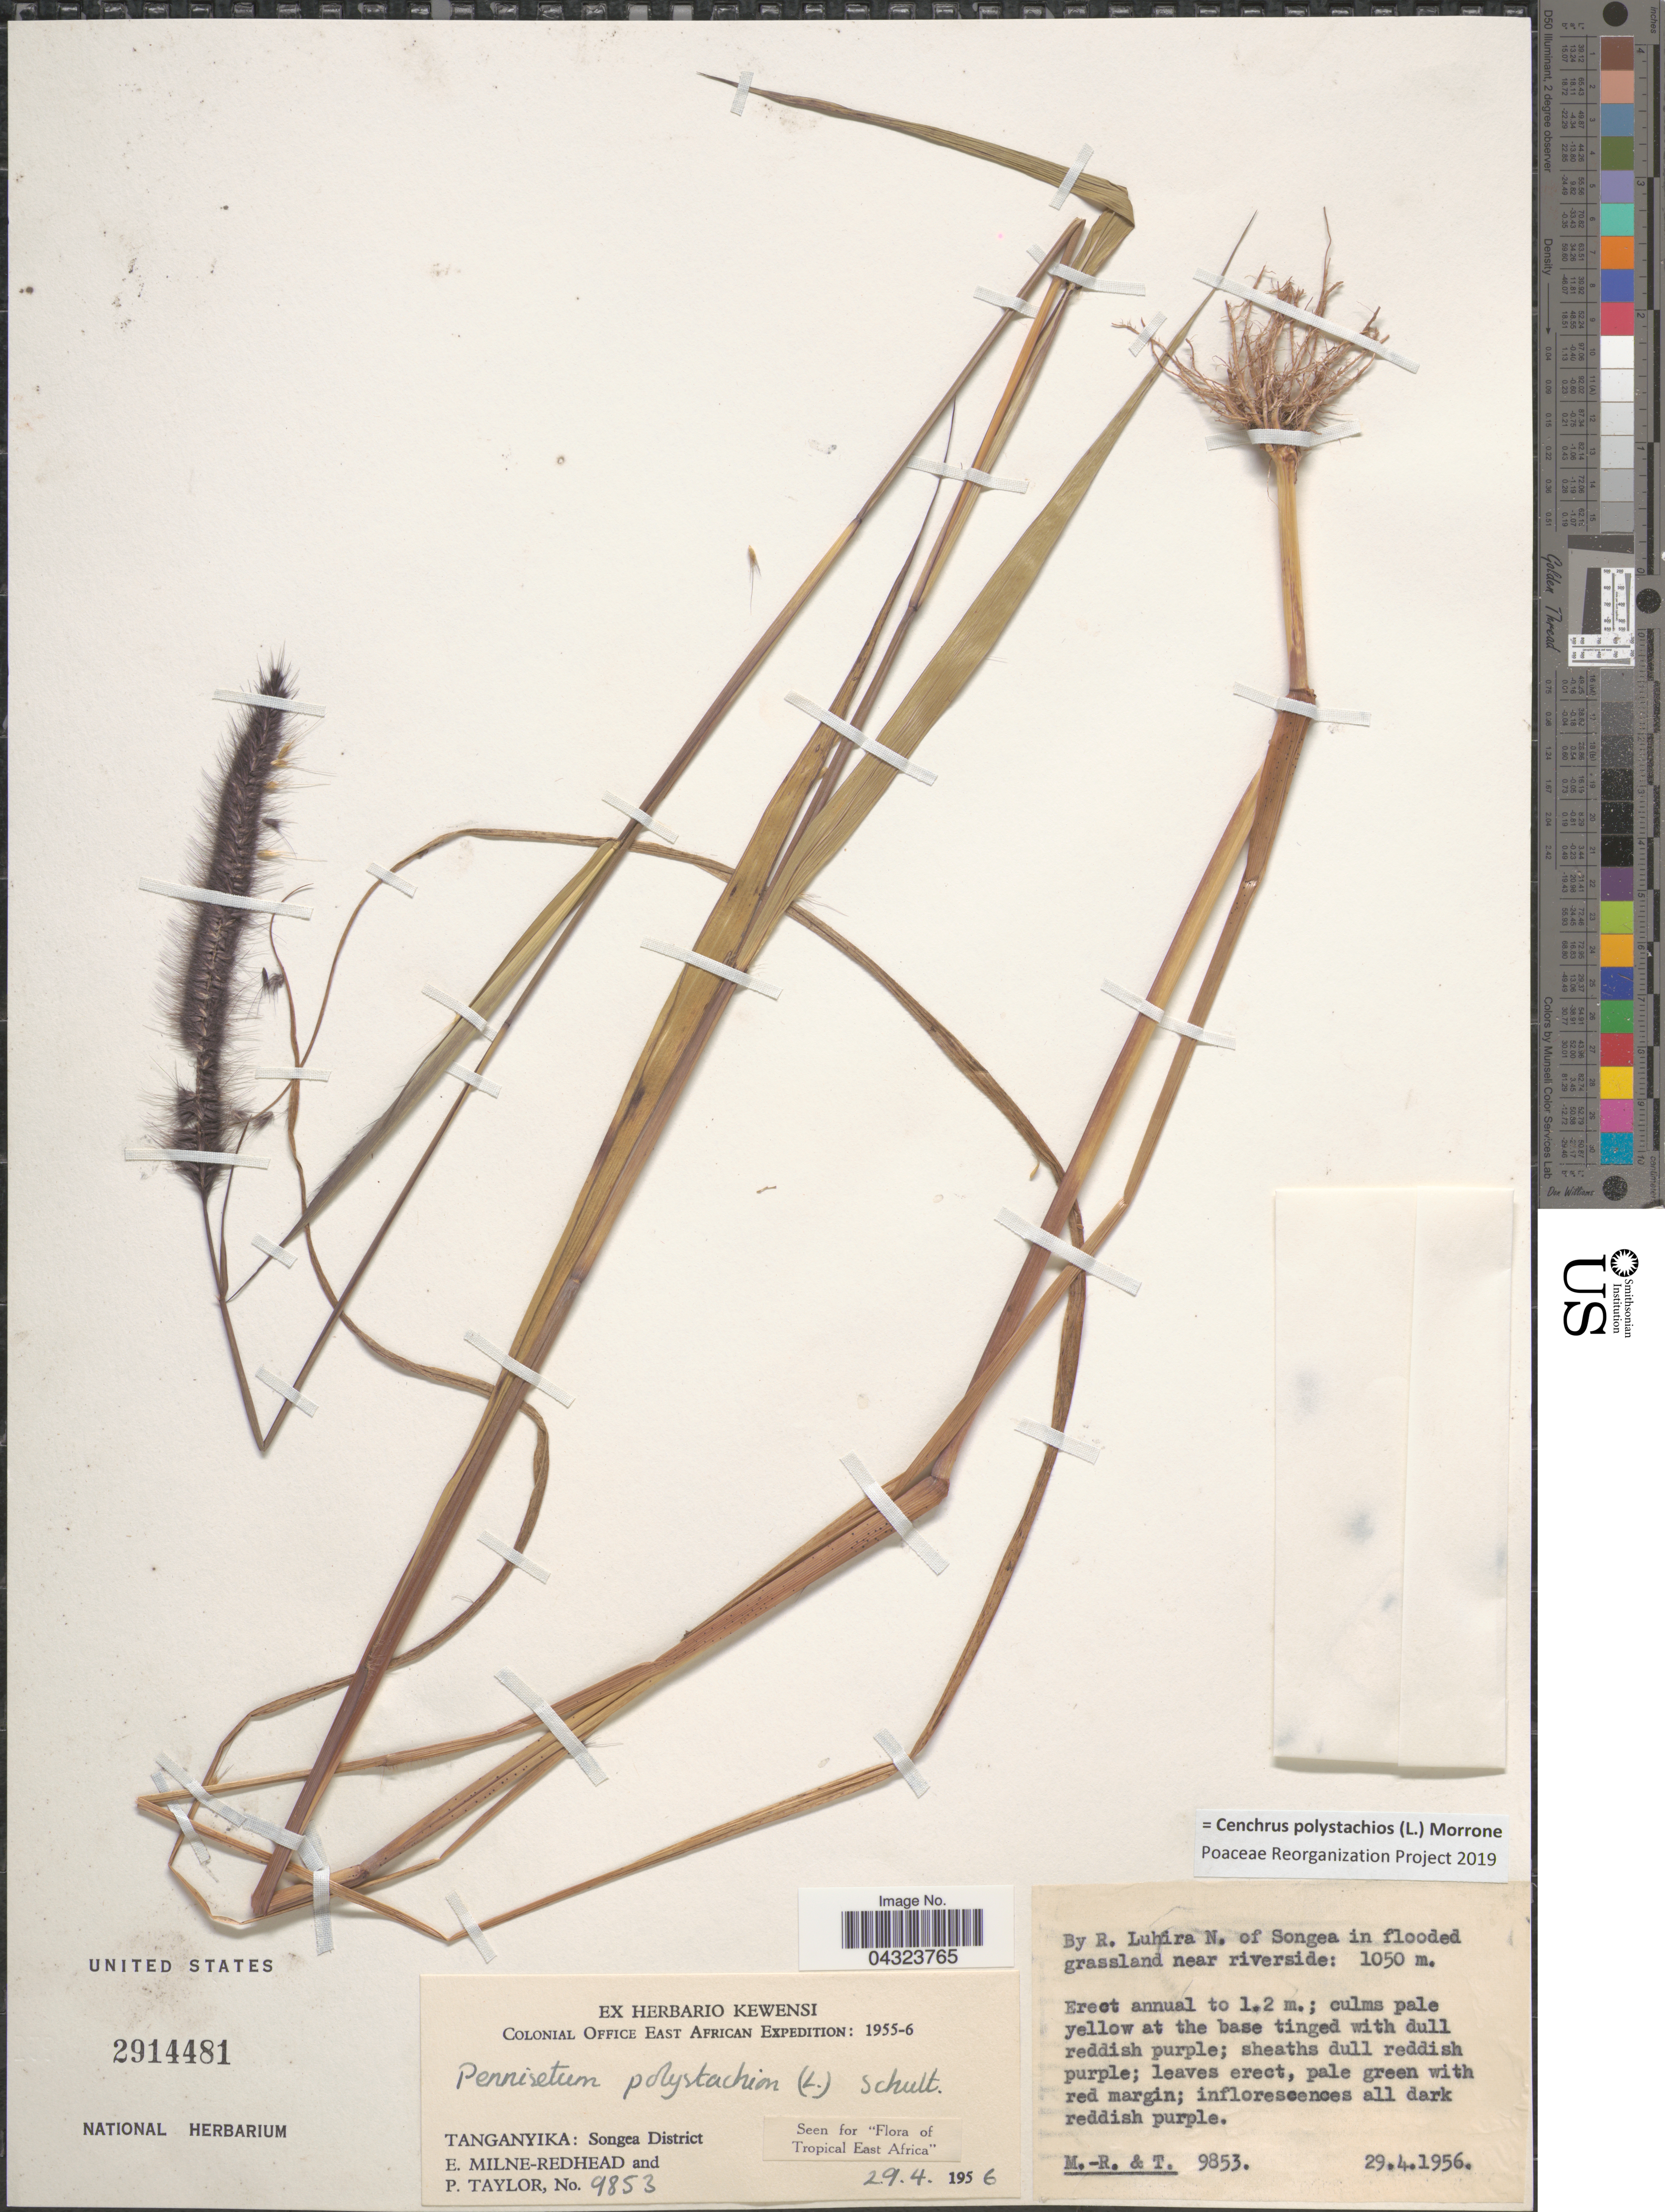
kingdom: Plantae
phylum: Tracheophyta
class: Liliopsida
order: Poales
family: Poaceae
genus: Cenchrus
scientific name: Cenchrus polystachios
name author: (L.) Morrone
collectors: E. W. Milne-Redhead & P. Taylor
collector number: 9853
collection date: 1956-04-29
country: Tanzania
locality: Colonial Office East African Expedition: 1955-6. Tanganyika: Songea District. By R. Luhira N. of Songea in flooded grassland near riverside.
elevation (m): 1050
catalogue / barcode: US 2914481